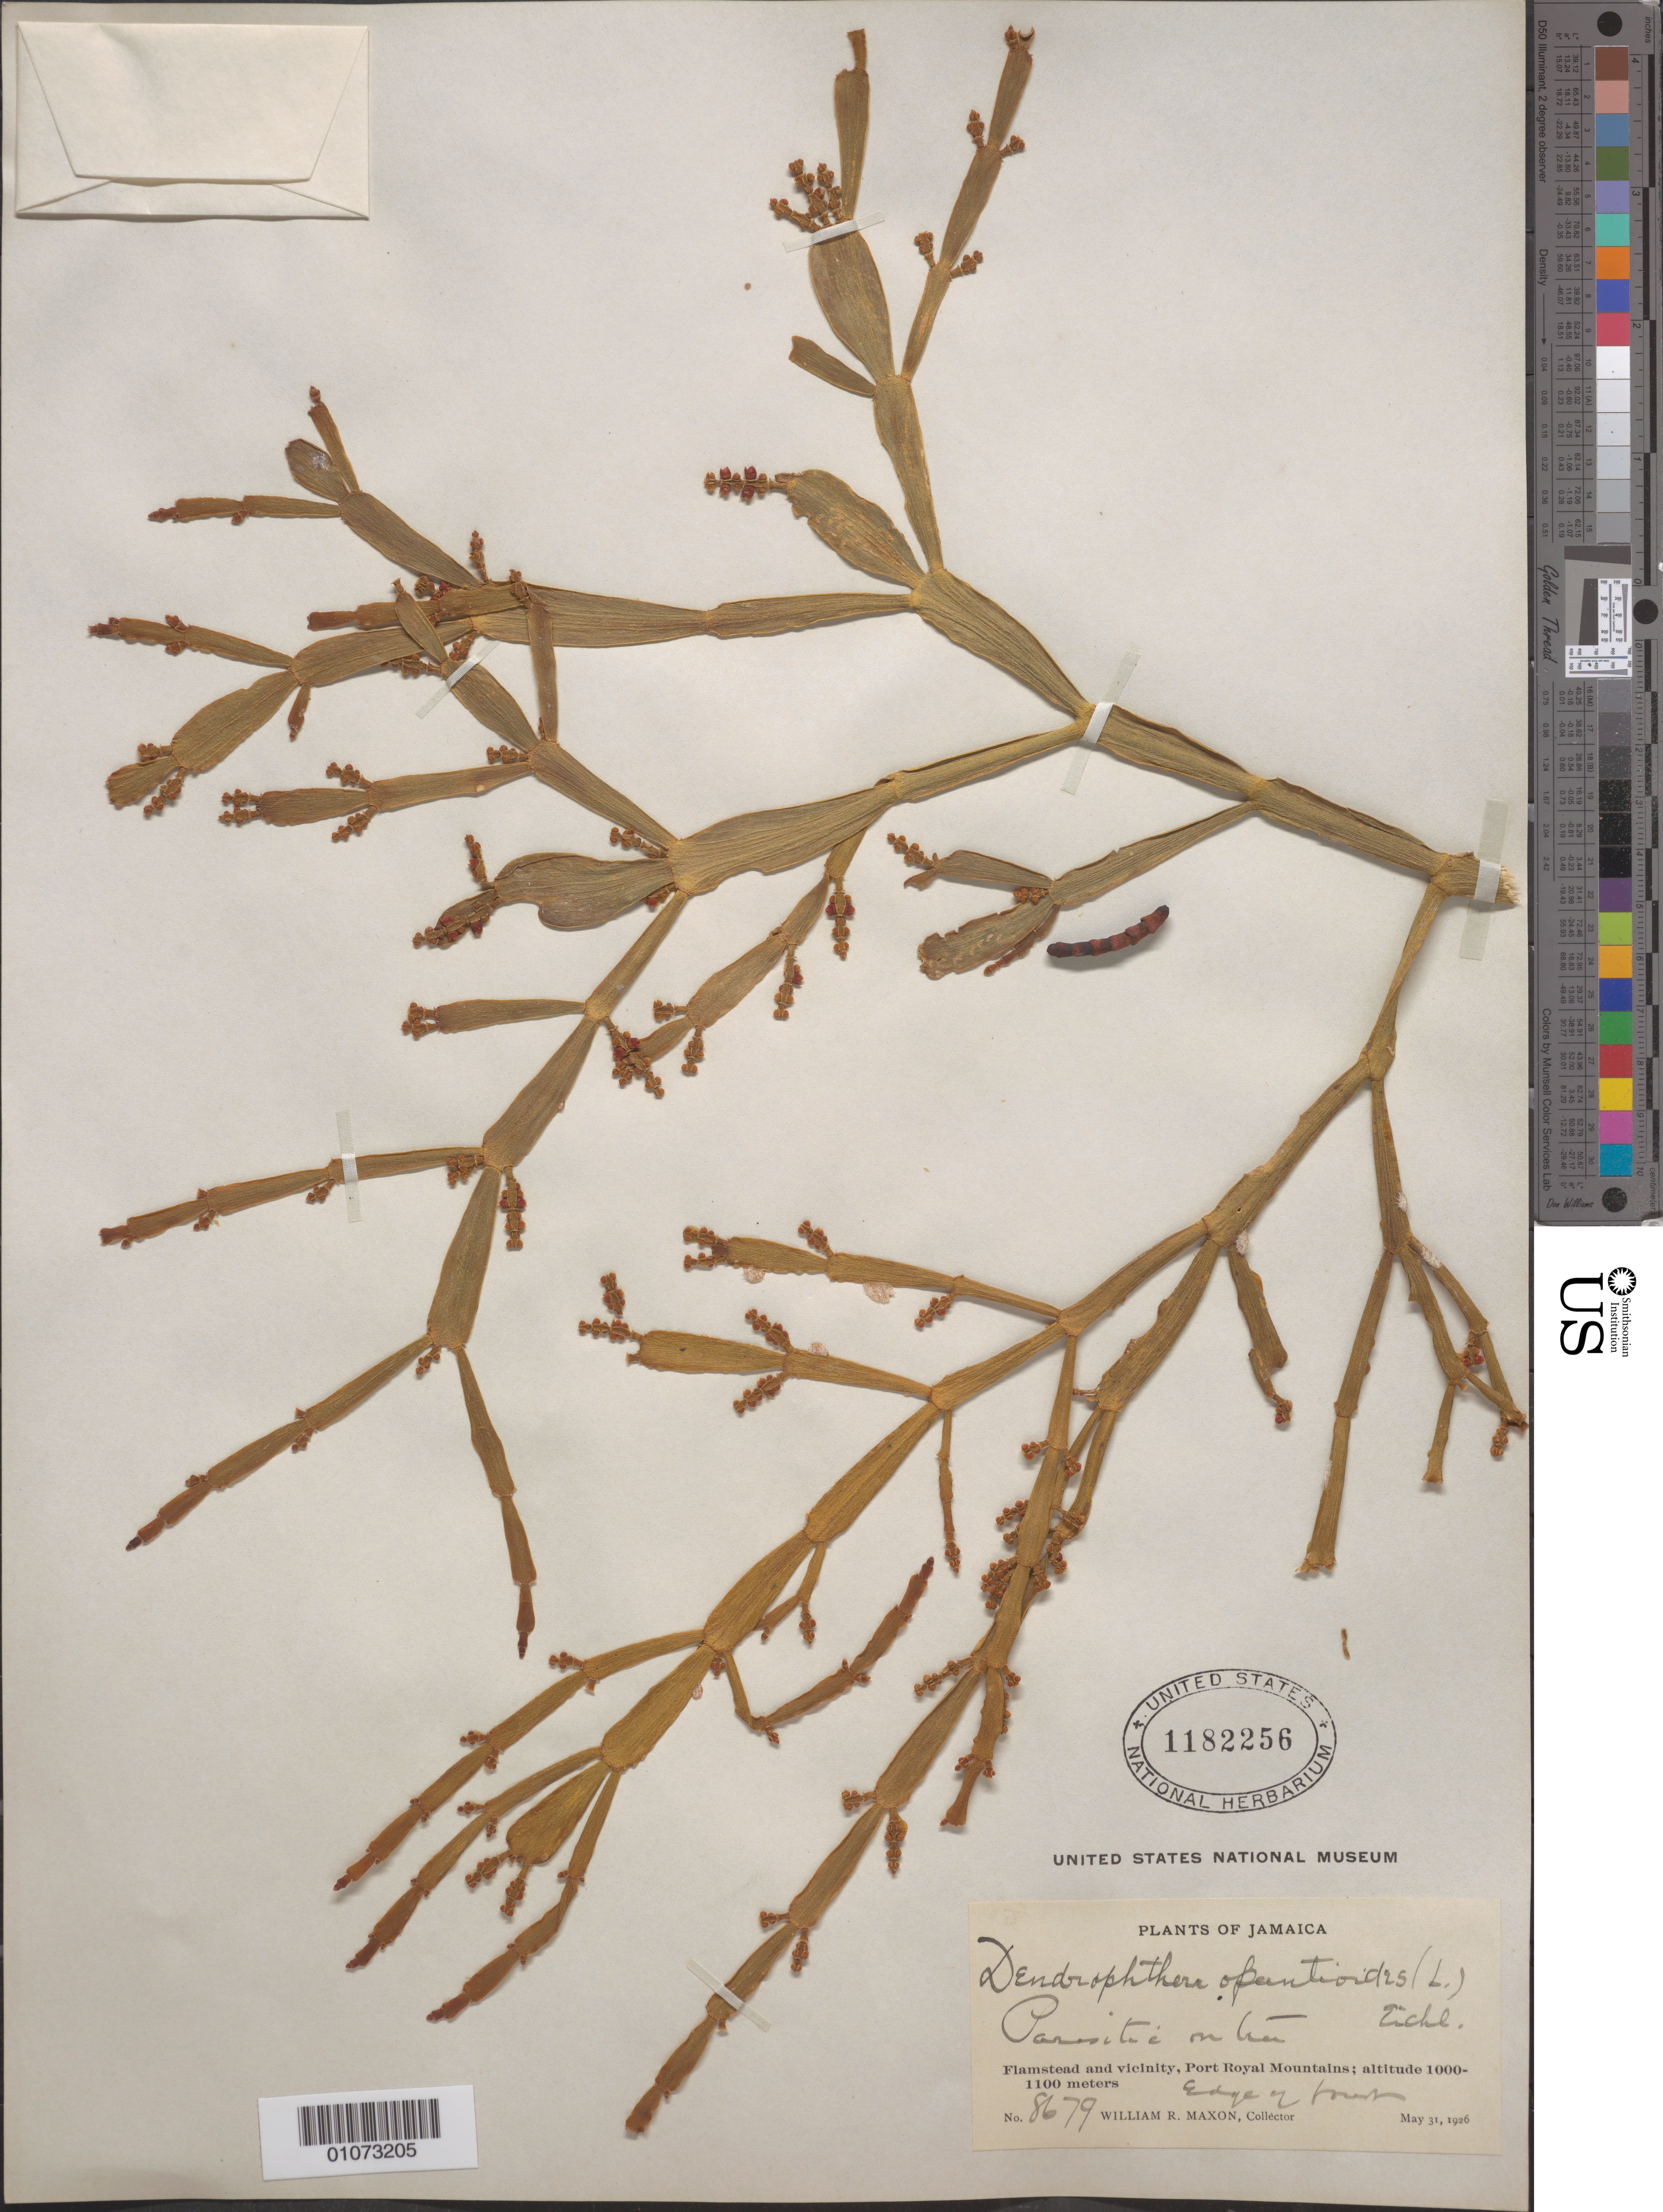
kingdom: Plantae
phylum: Tracheophyta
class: Magnoliopsida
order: Santalales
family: Viscaceae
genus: Dendrophthora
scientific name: Dendrophthora opuntioides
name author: (L.) Eichler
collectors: W. R. Maxon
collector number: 8679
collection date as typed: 31 May 1925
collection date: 1925-05-31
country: Jamaica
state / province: Kingston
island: Jamaica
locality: Flamstead and vicinity, Port Royal mountains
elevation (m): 1000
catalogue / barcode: US 1182256